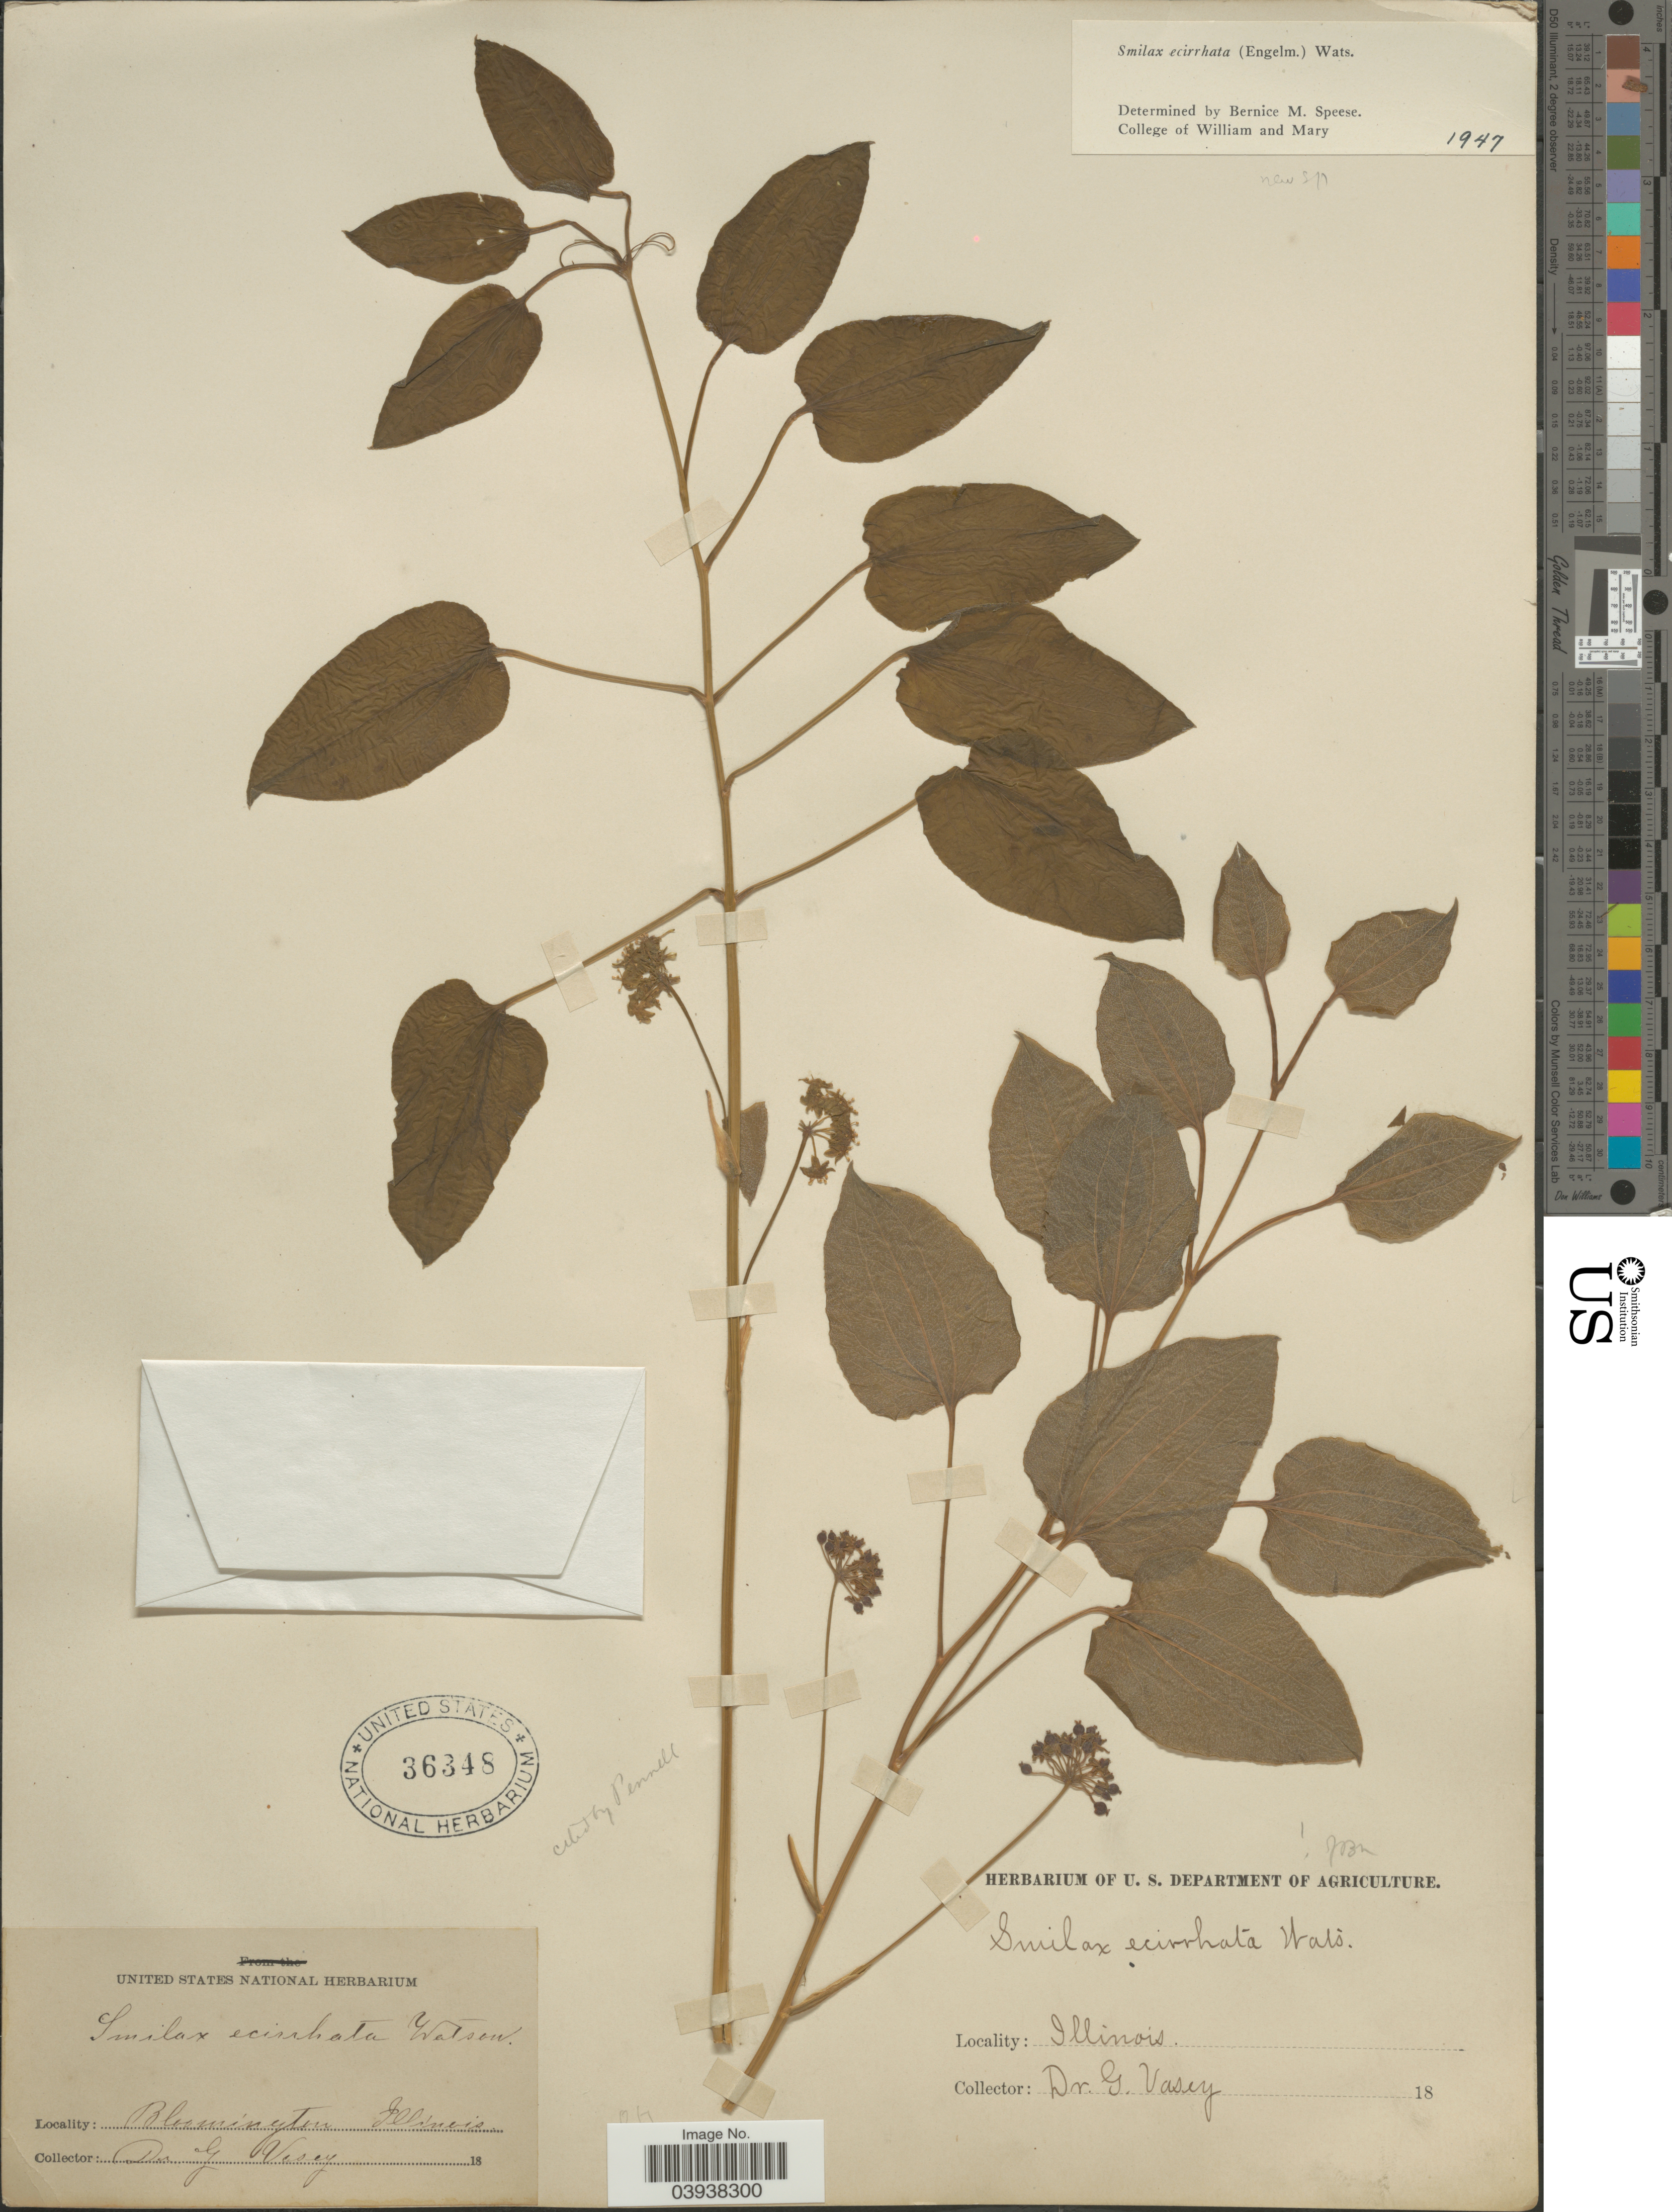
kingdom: Plantae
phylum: Tracheophyta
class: Liliopsida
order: Liliales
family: Smilacaceae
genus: Smilax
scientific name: Smilax ecirrhata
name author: (Engelm. ex Kunth) S. Watson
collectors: G. Vasey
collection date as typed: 18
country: United States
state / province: Illinois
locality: Bloomington.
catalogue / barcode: US 36348